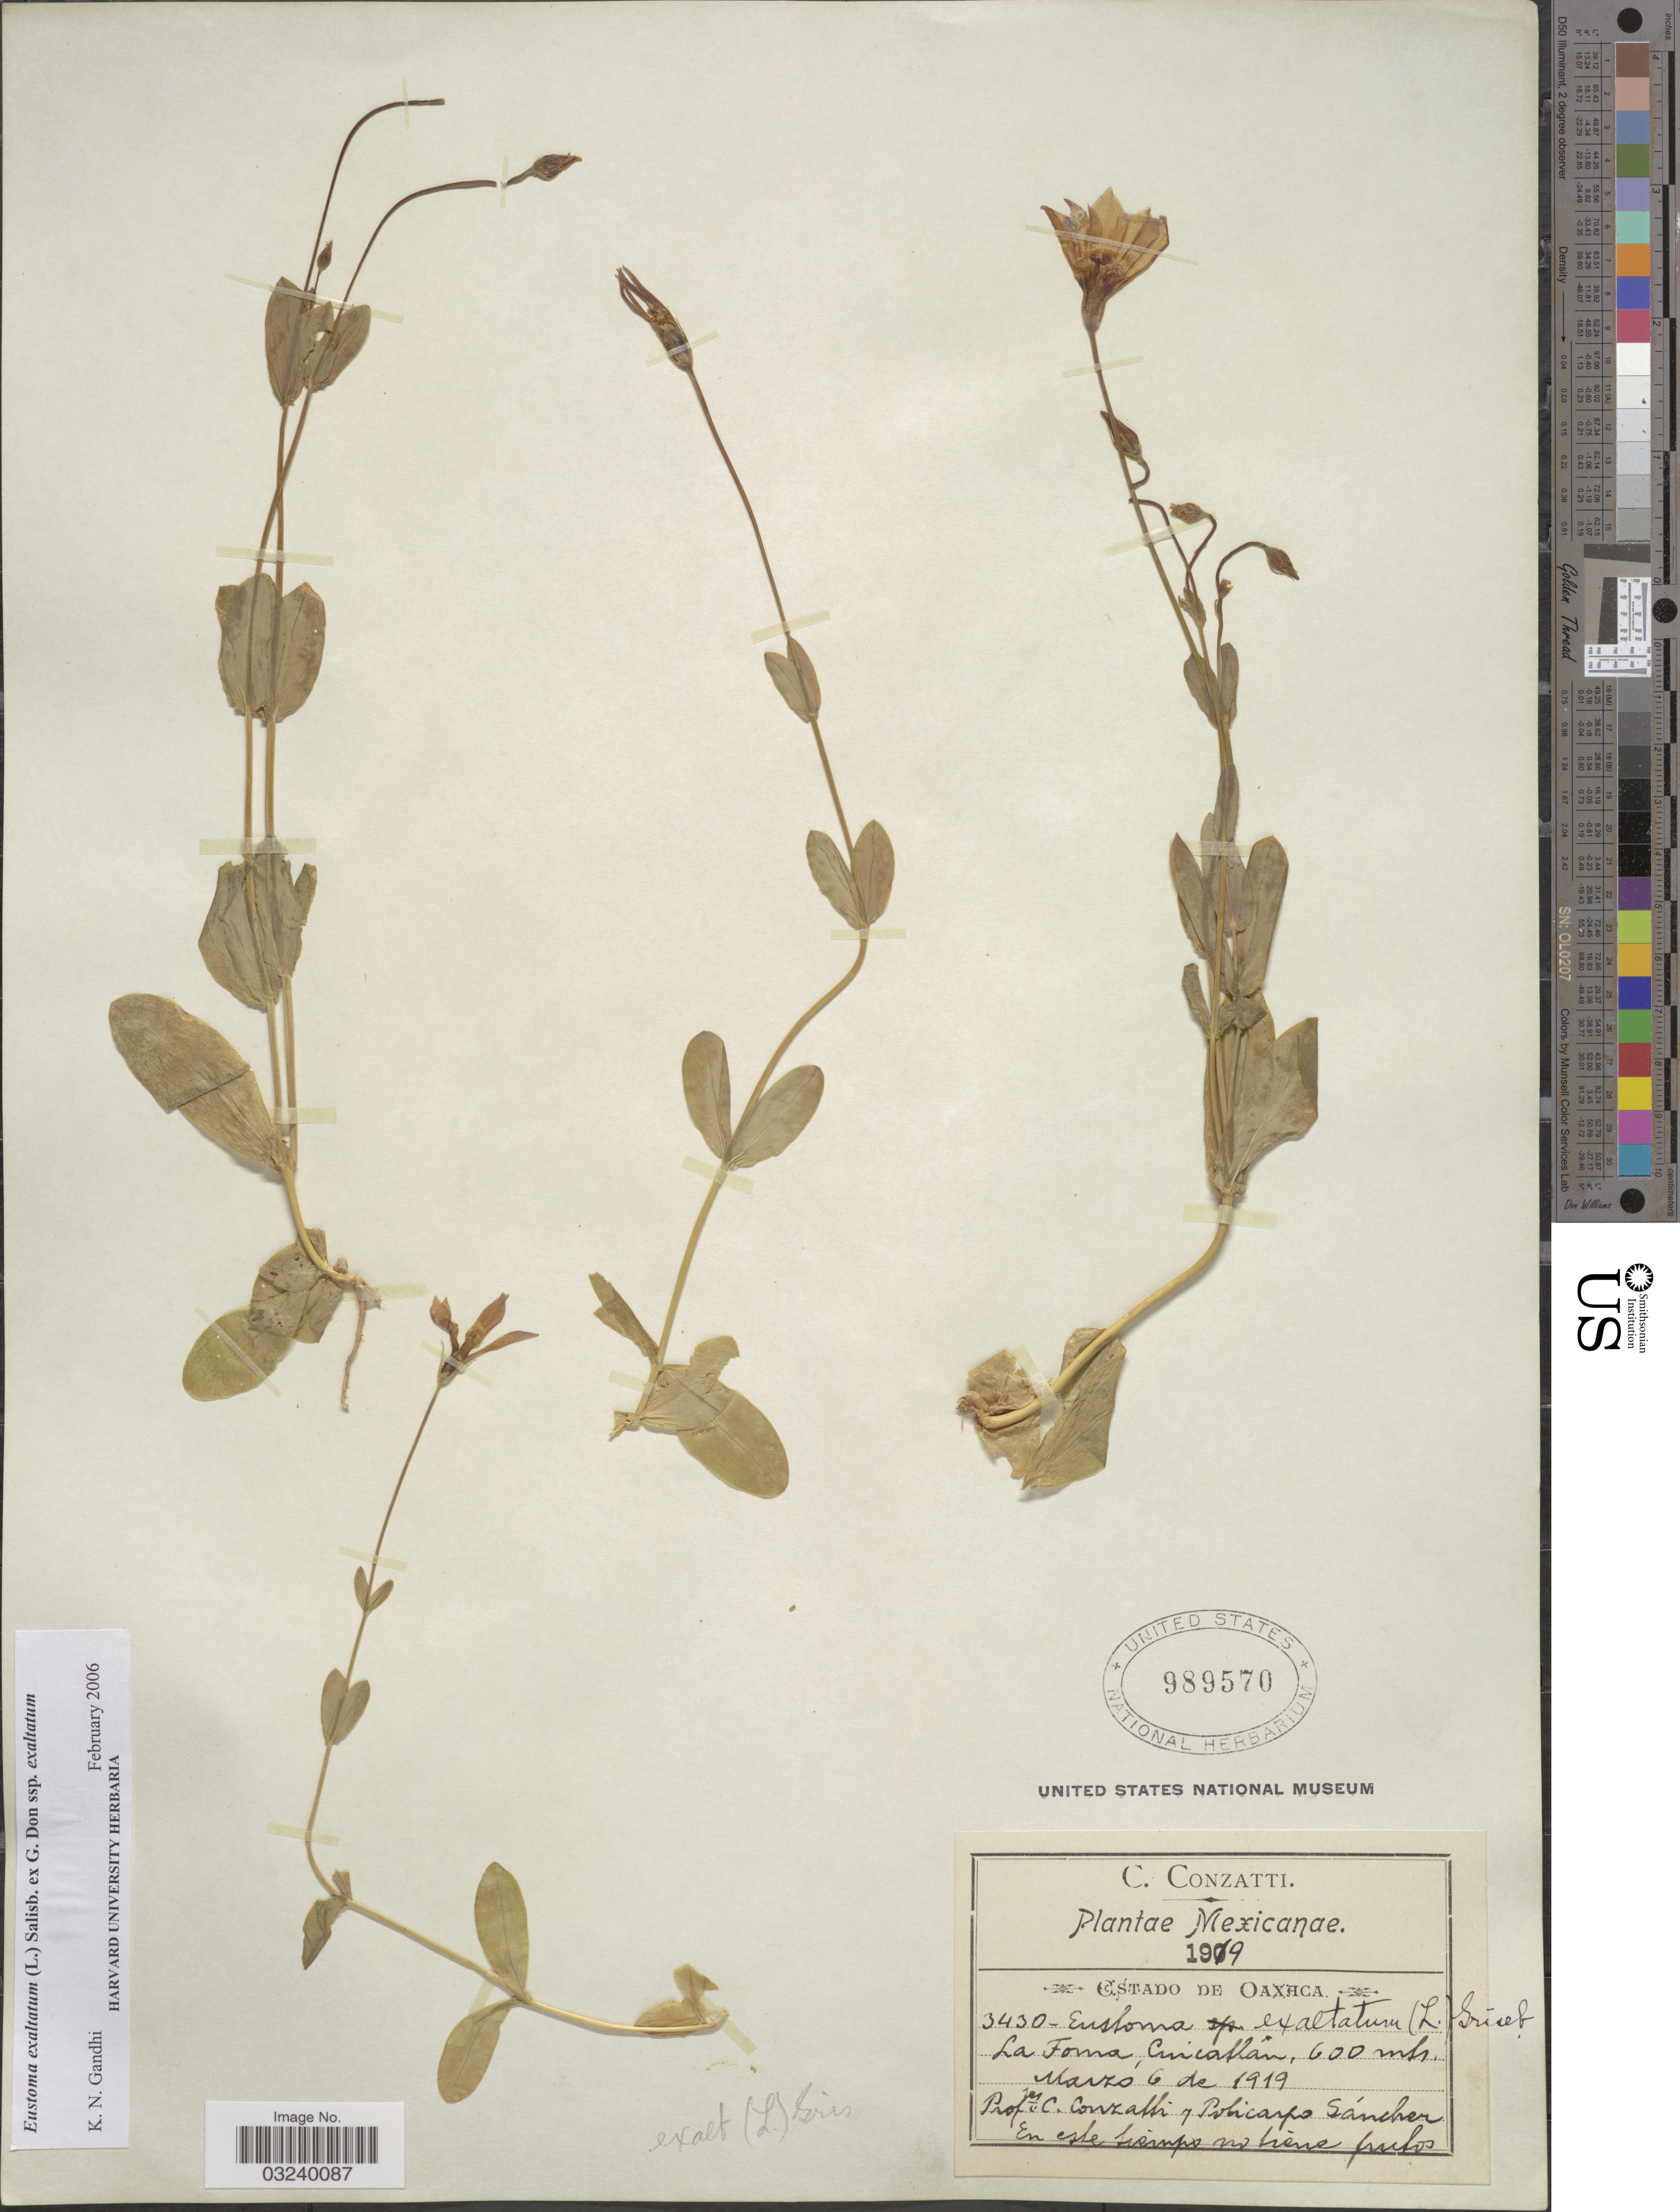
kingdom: Plantae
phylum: Tracheophyta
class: Magnoliopsida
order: Gentianales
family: Gentianaceae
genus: Eustoma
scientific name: Eustoma exaltatum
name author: (L.) Salisb. ex Don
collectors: C. Conzatti & P. Sanchez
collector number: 3430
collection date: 1919-03-06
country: Mexico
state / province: Oaxaca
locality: La Foma, Cuicatlan.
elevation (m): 600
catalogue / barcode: US 989570